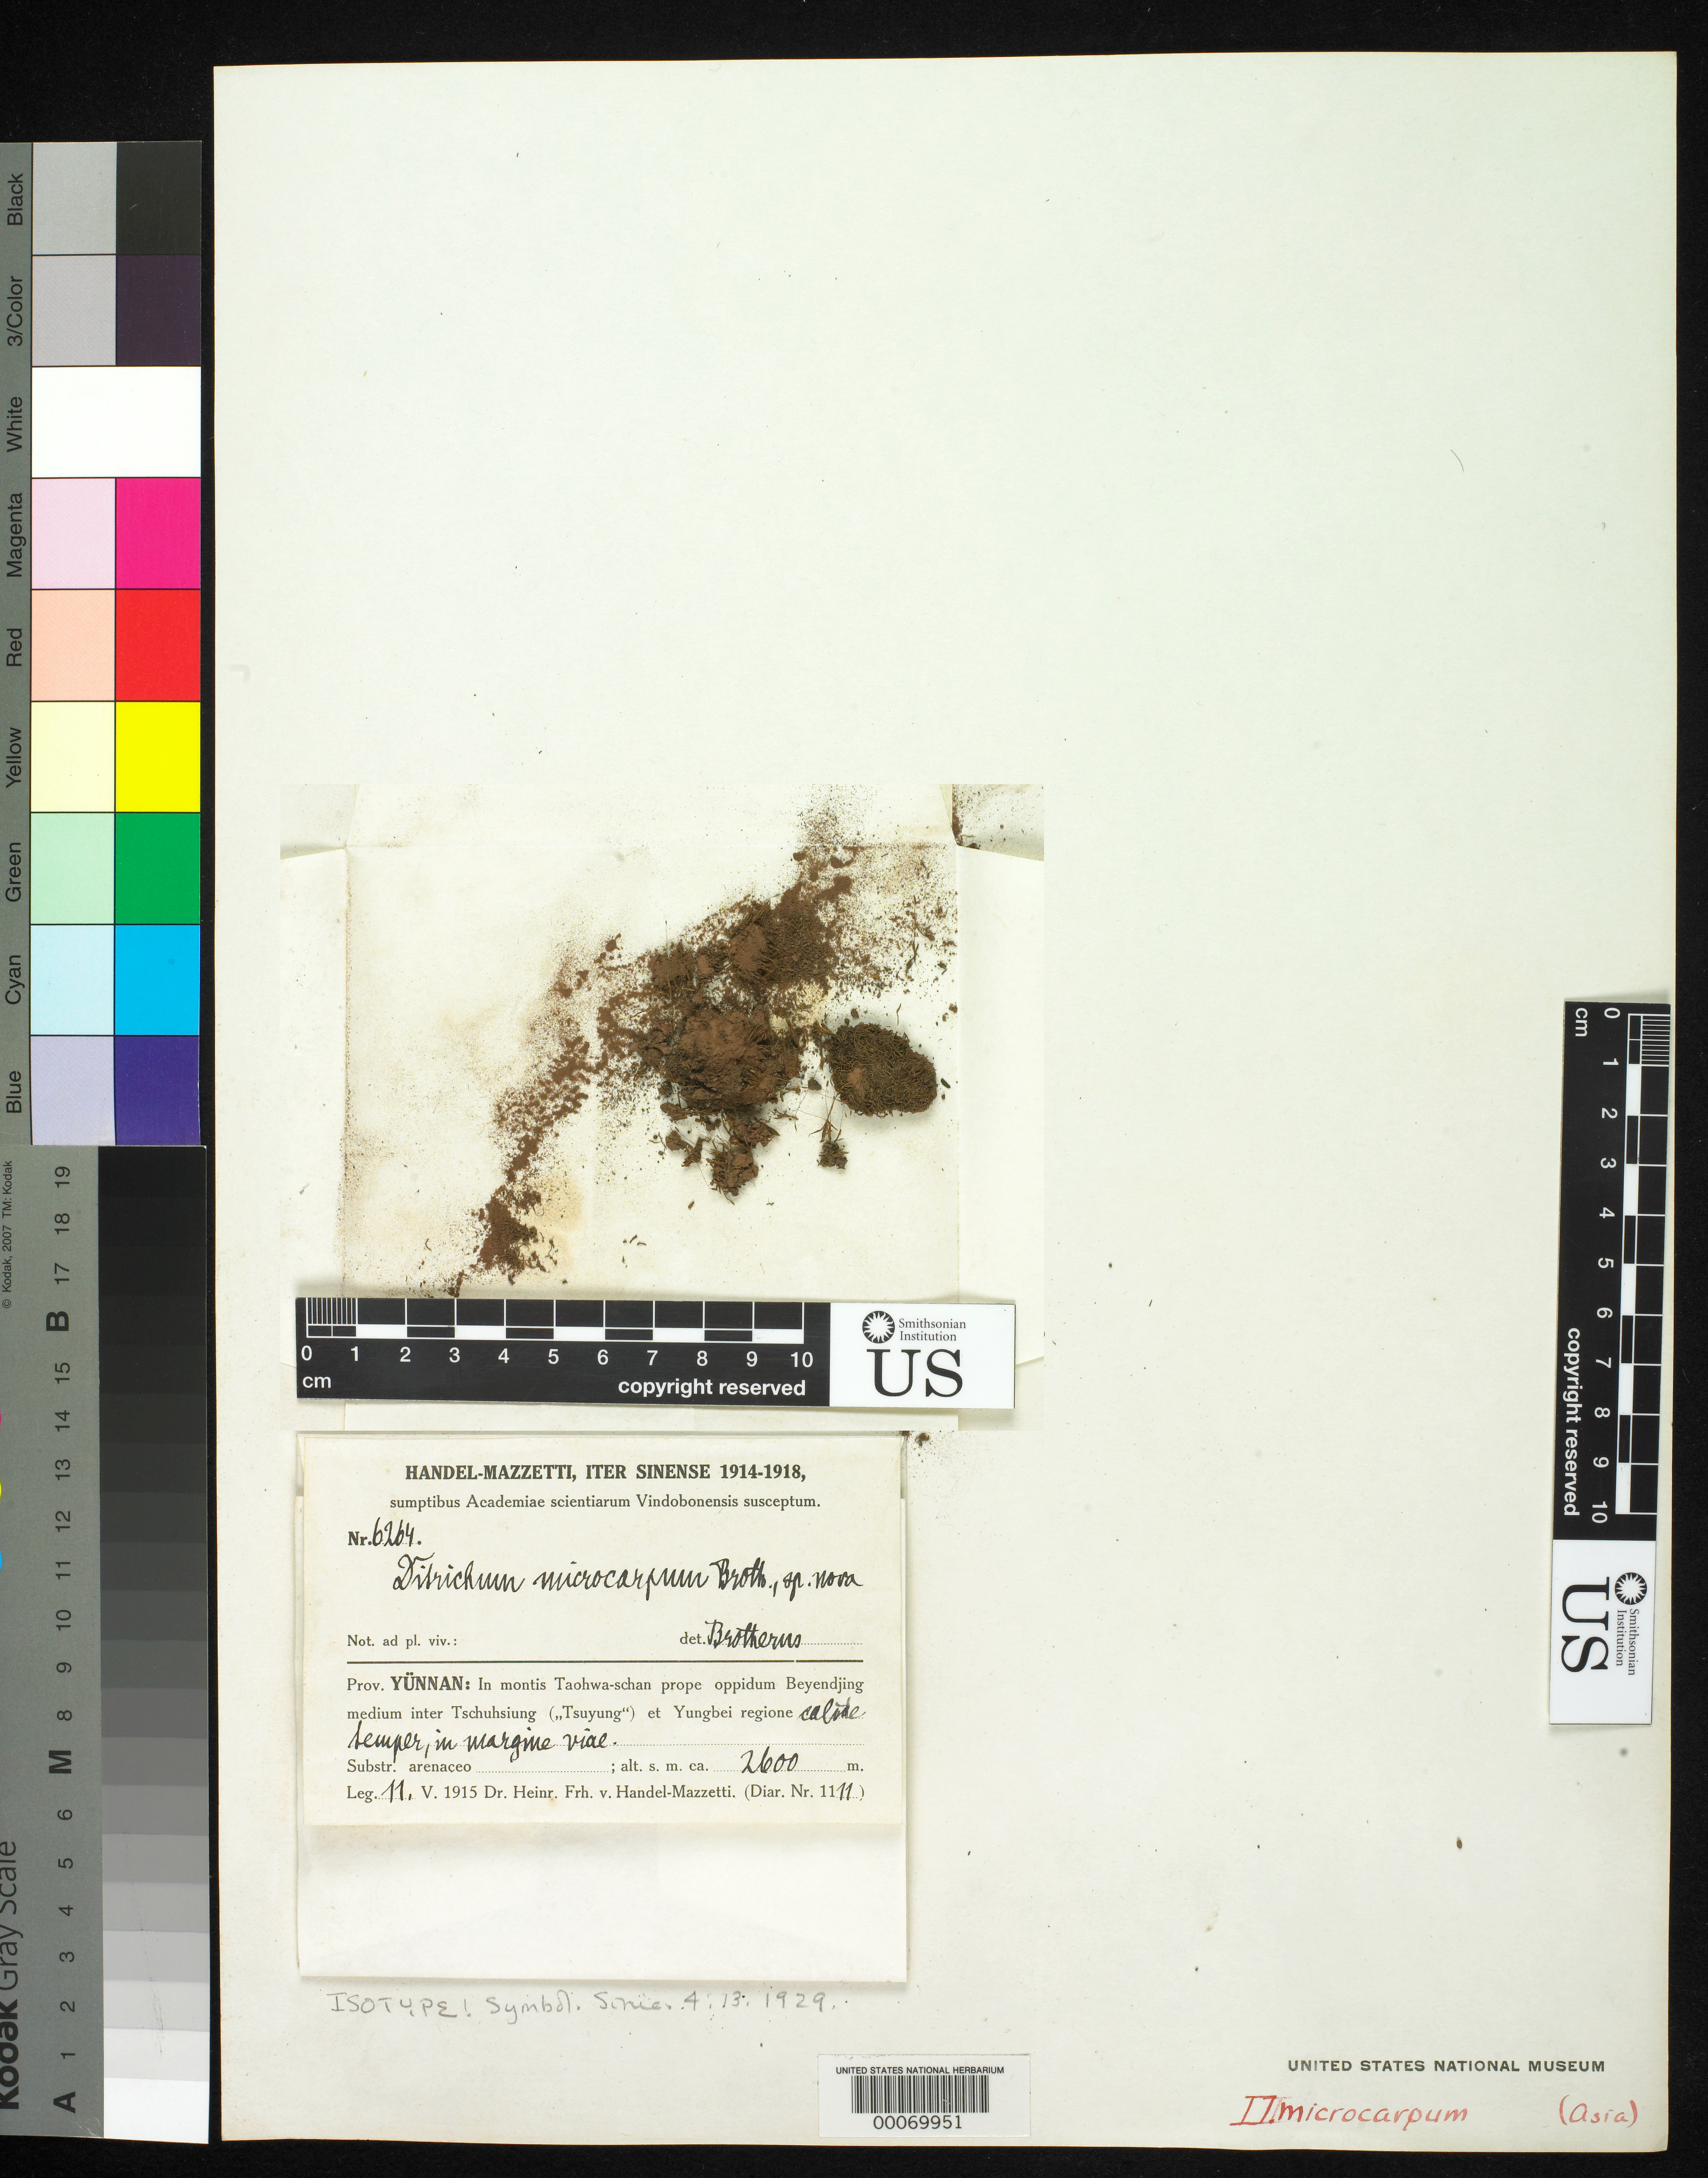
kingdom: Plantae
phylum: Bryophyta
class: Bryopsida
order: Dicranales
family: Ditrichaceae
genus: Ditrichum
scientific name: Ditrichum microcarpum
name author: Broth. in Hand.-Mazz.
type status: Isotype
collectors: H. Handel-Mazzetti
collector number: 6264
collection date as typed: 11 May 1915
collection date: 1915-05-11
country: China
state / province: Yunnan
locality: Montis Taohwa-schan prope oppidum Beyendjing, inter Tschuhsiung et Yungbei. [Taohwa-schan Mountain near town of Beyendjing, between Tschuhsiung & Yungbei.]